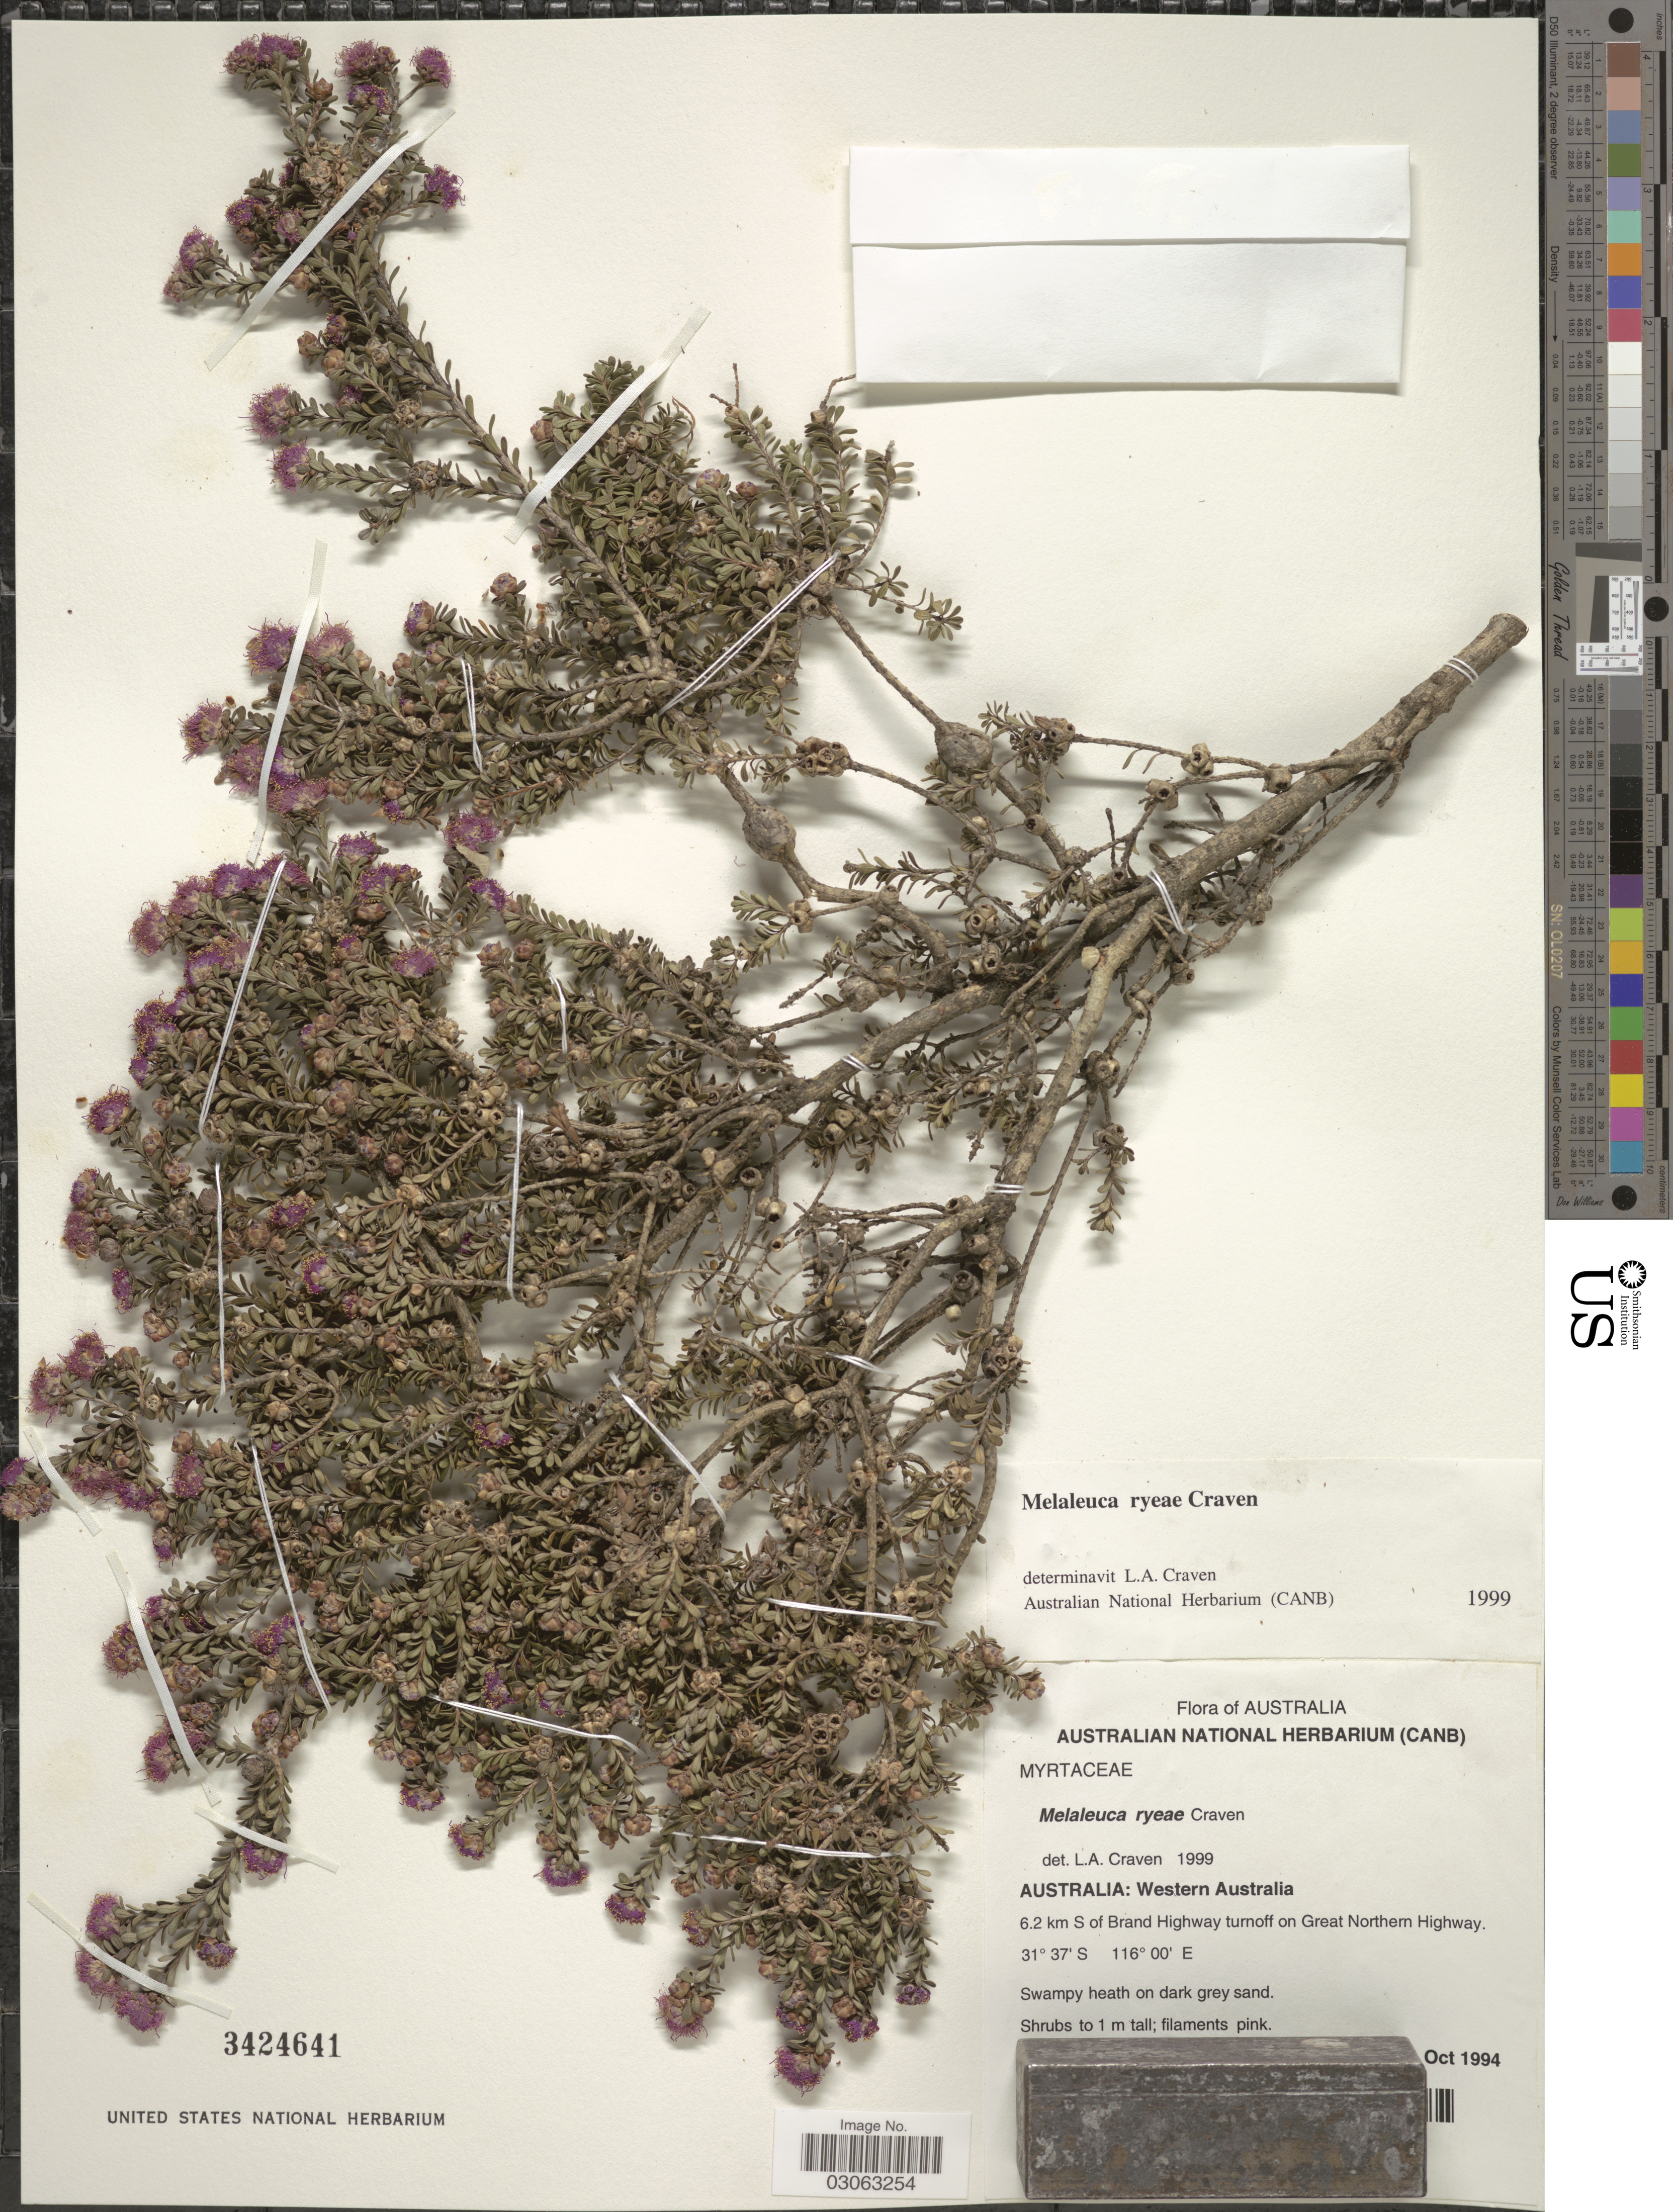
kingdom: Plantae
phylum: Tracheophyta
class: Magnoliopsida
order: Myrtales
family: Myrtaceae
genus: Melaleuca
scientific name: Melaleuca ryeae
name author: Craven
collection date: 1994-10-01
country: Australia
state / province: Western Australia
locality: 6.2 km S of Brand Highway turnoff on Great Northern Highway.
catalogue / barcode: US 3424641